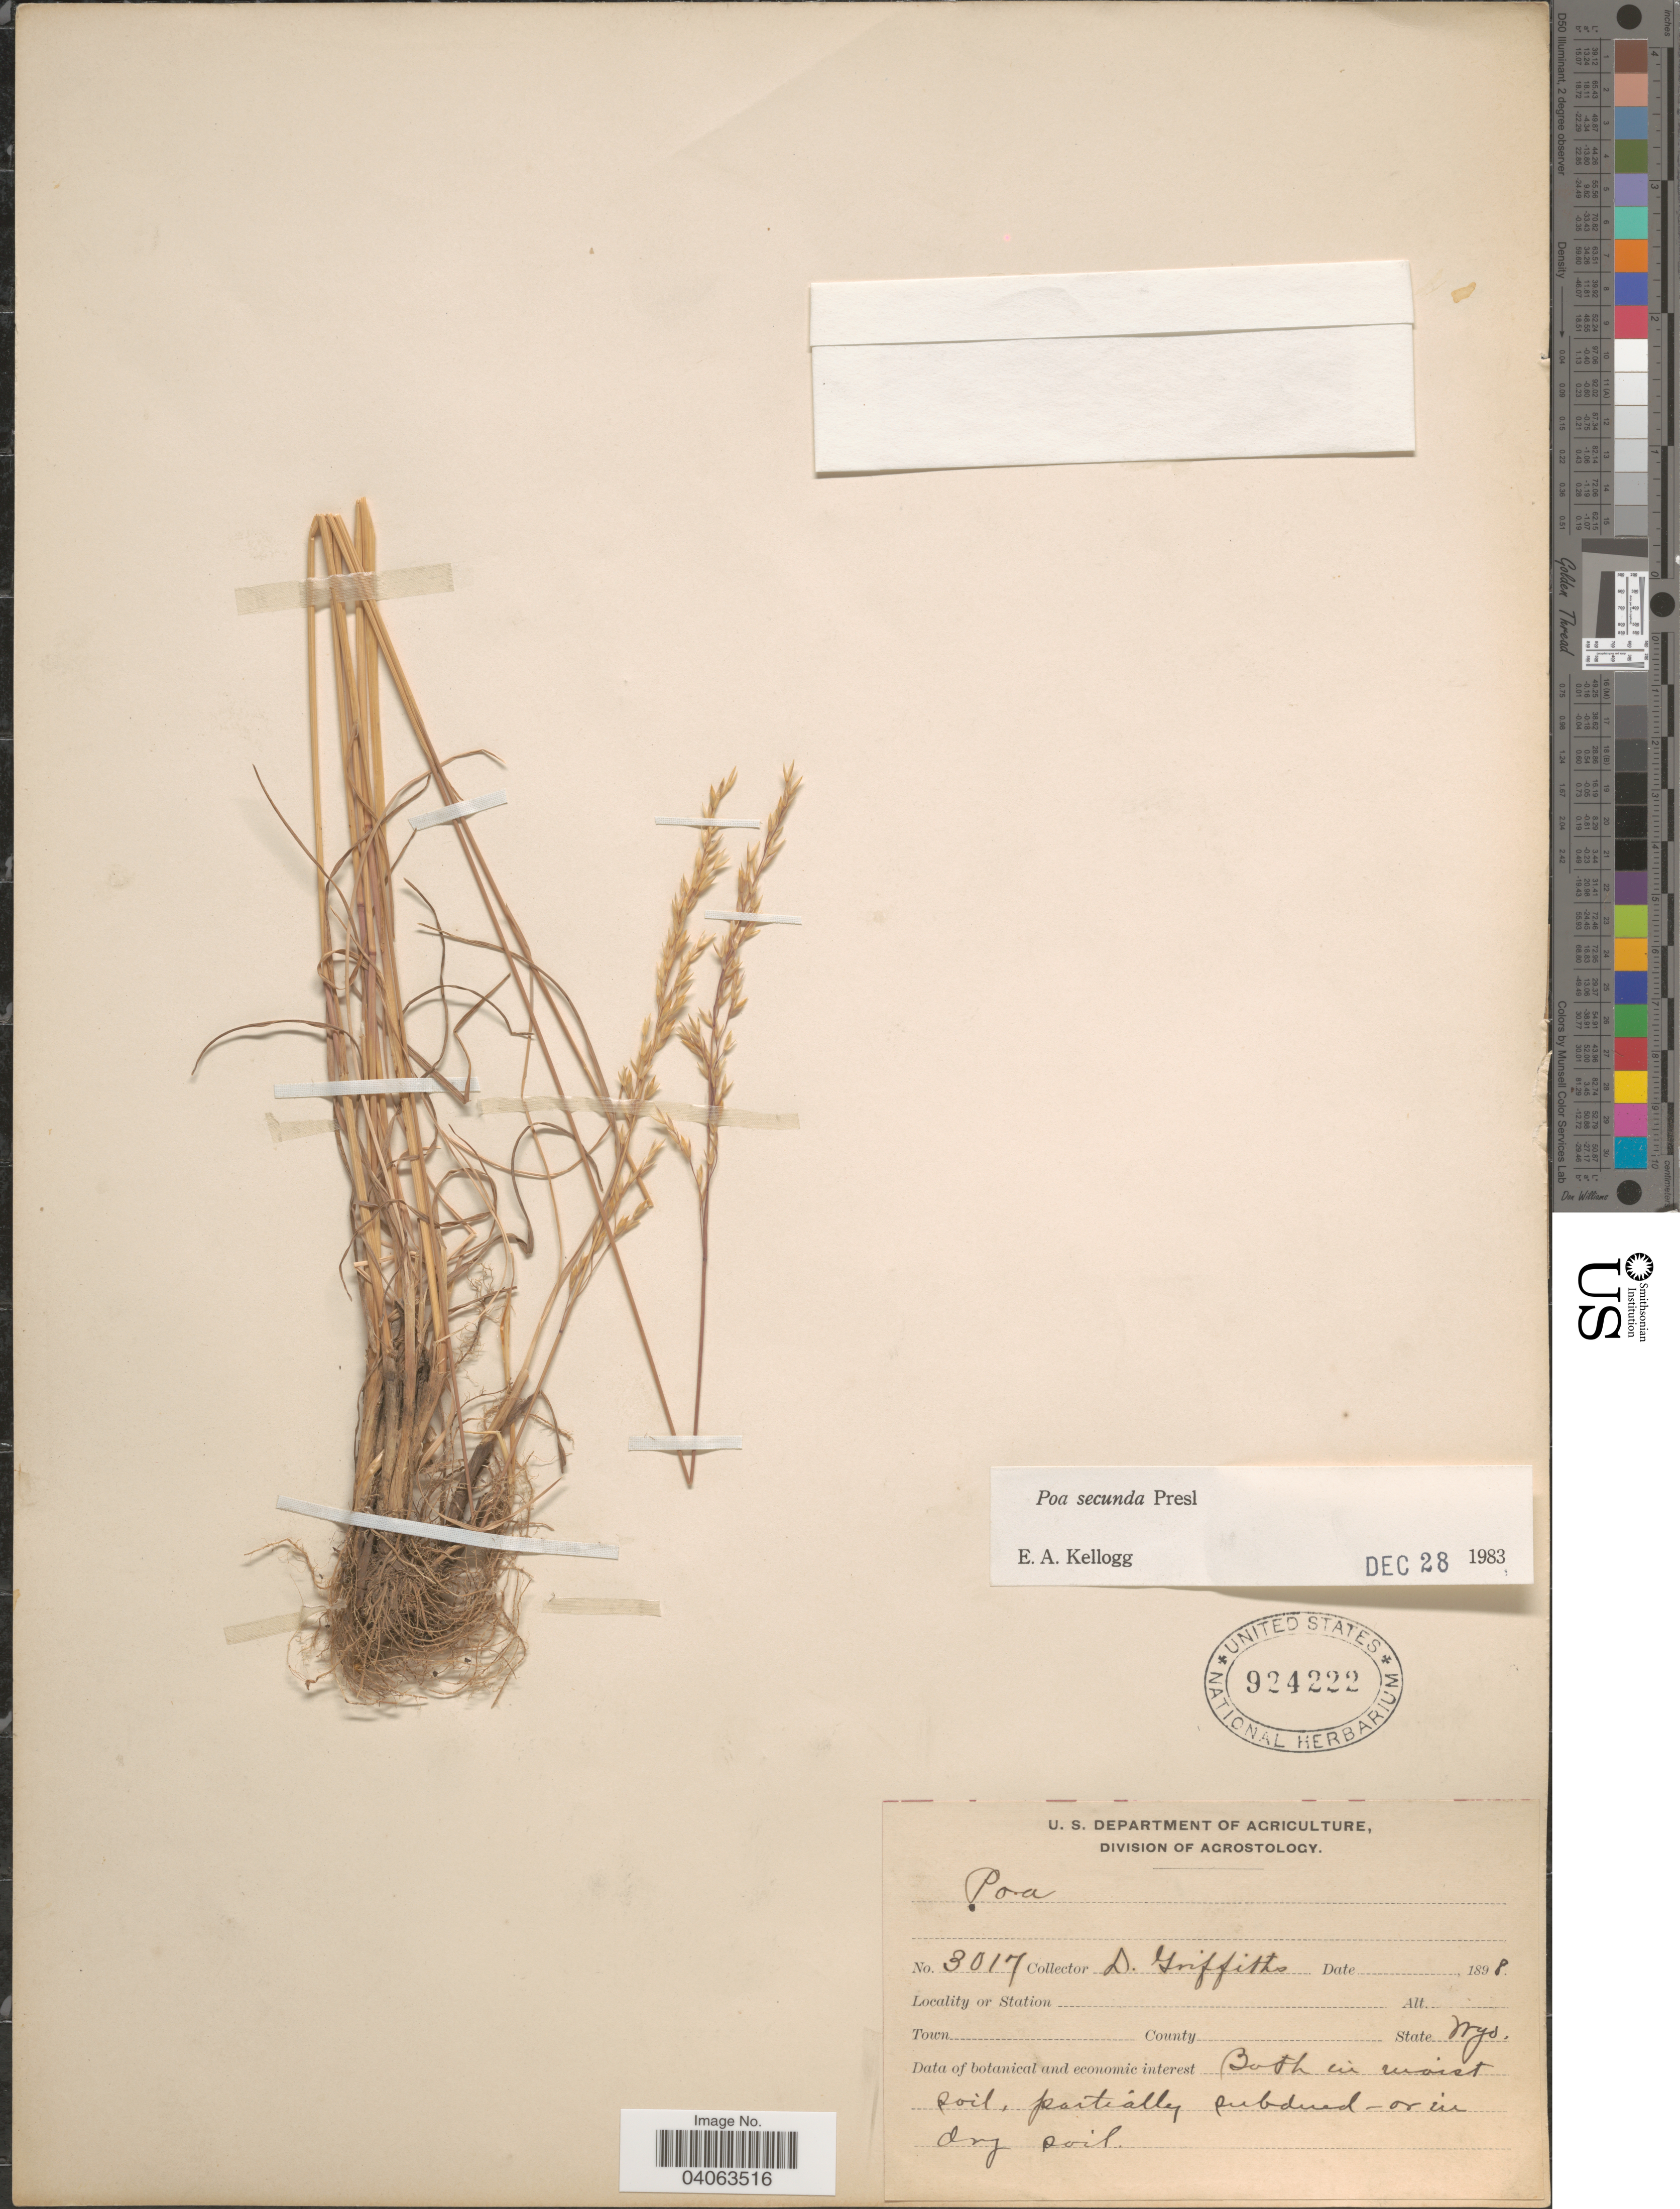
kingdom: Plantae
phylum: Tracheophyta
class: Liliopsida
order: Poales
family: Poaceae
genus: Poa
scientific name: Poa secunda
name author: J. Presl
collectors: D. Griffiths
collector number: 3017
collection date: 1898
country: United States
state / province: Wyoming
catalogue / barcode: US 924222